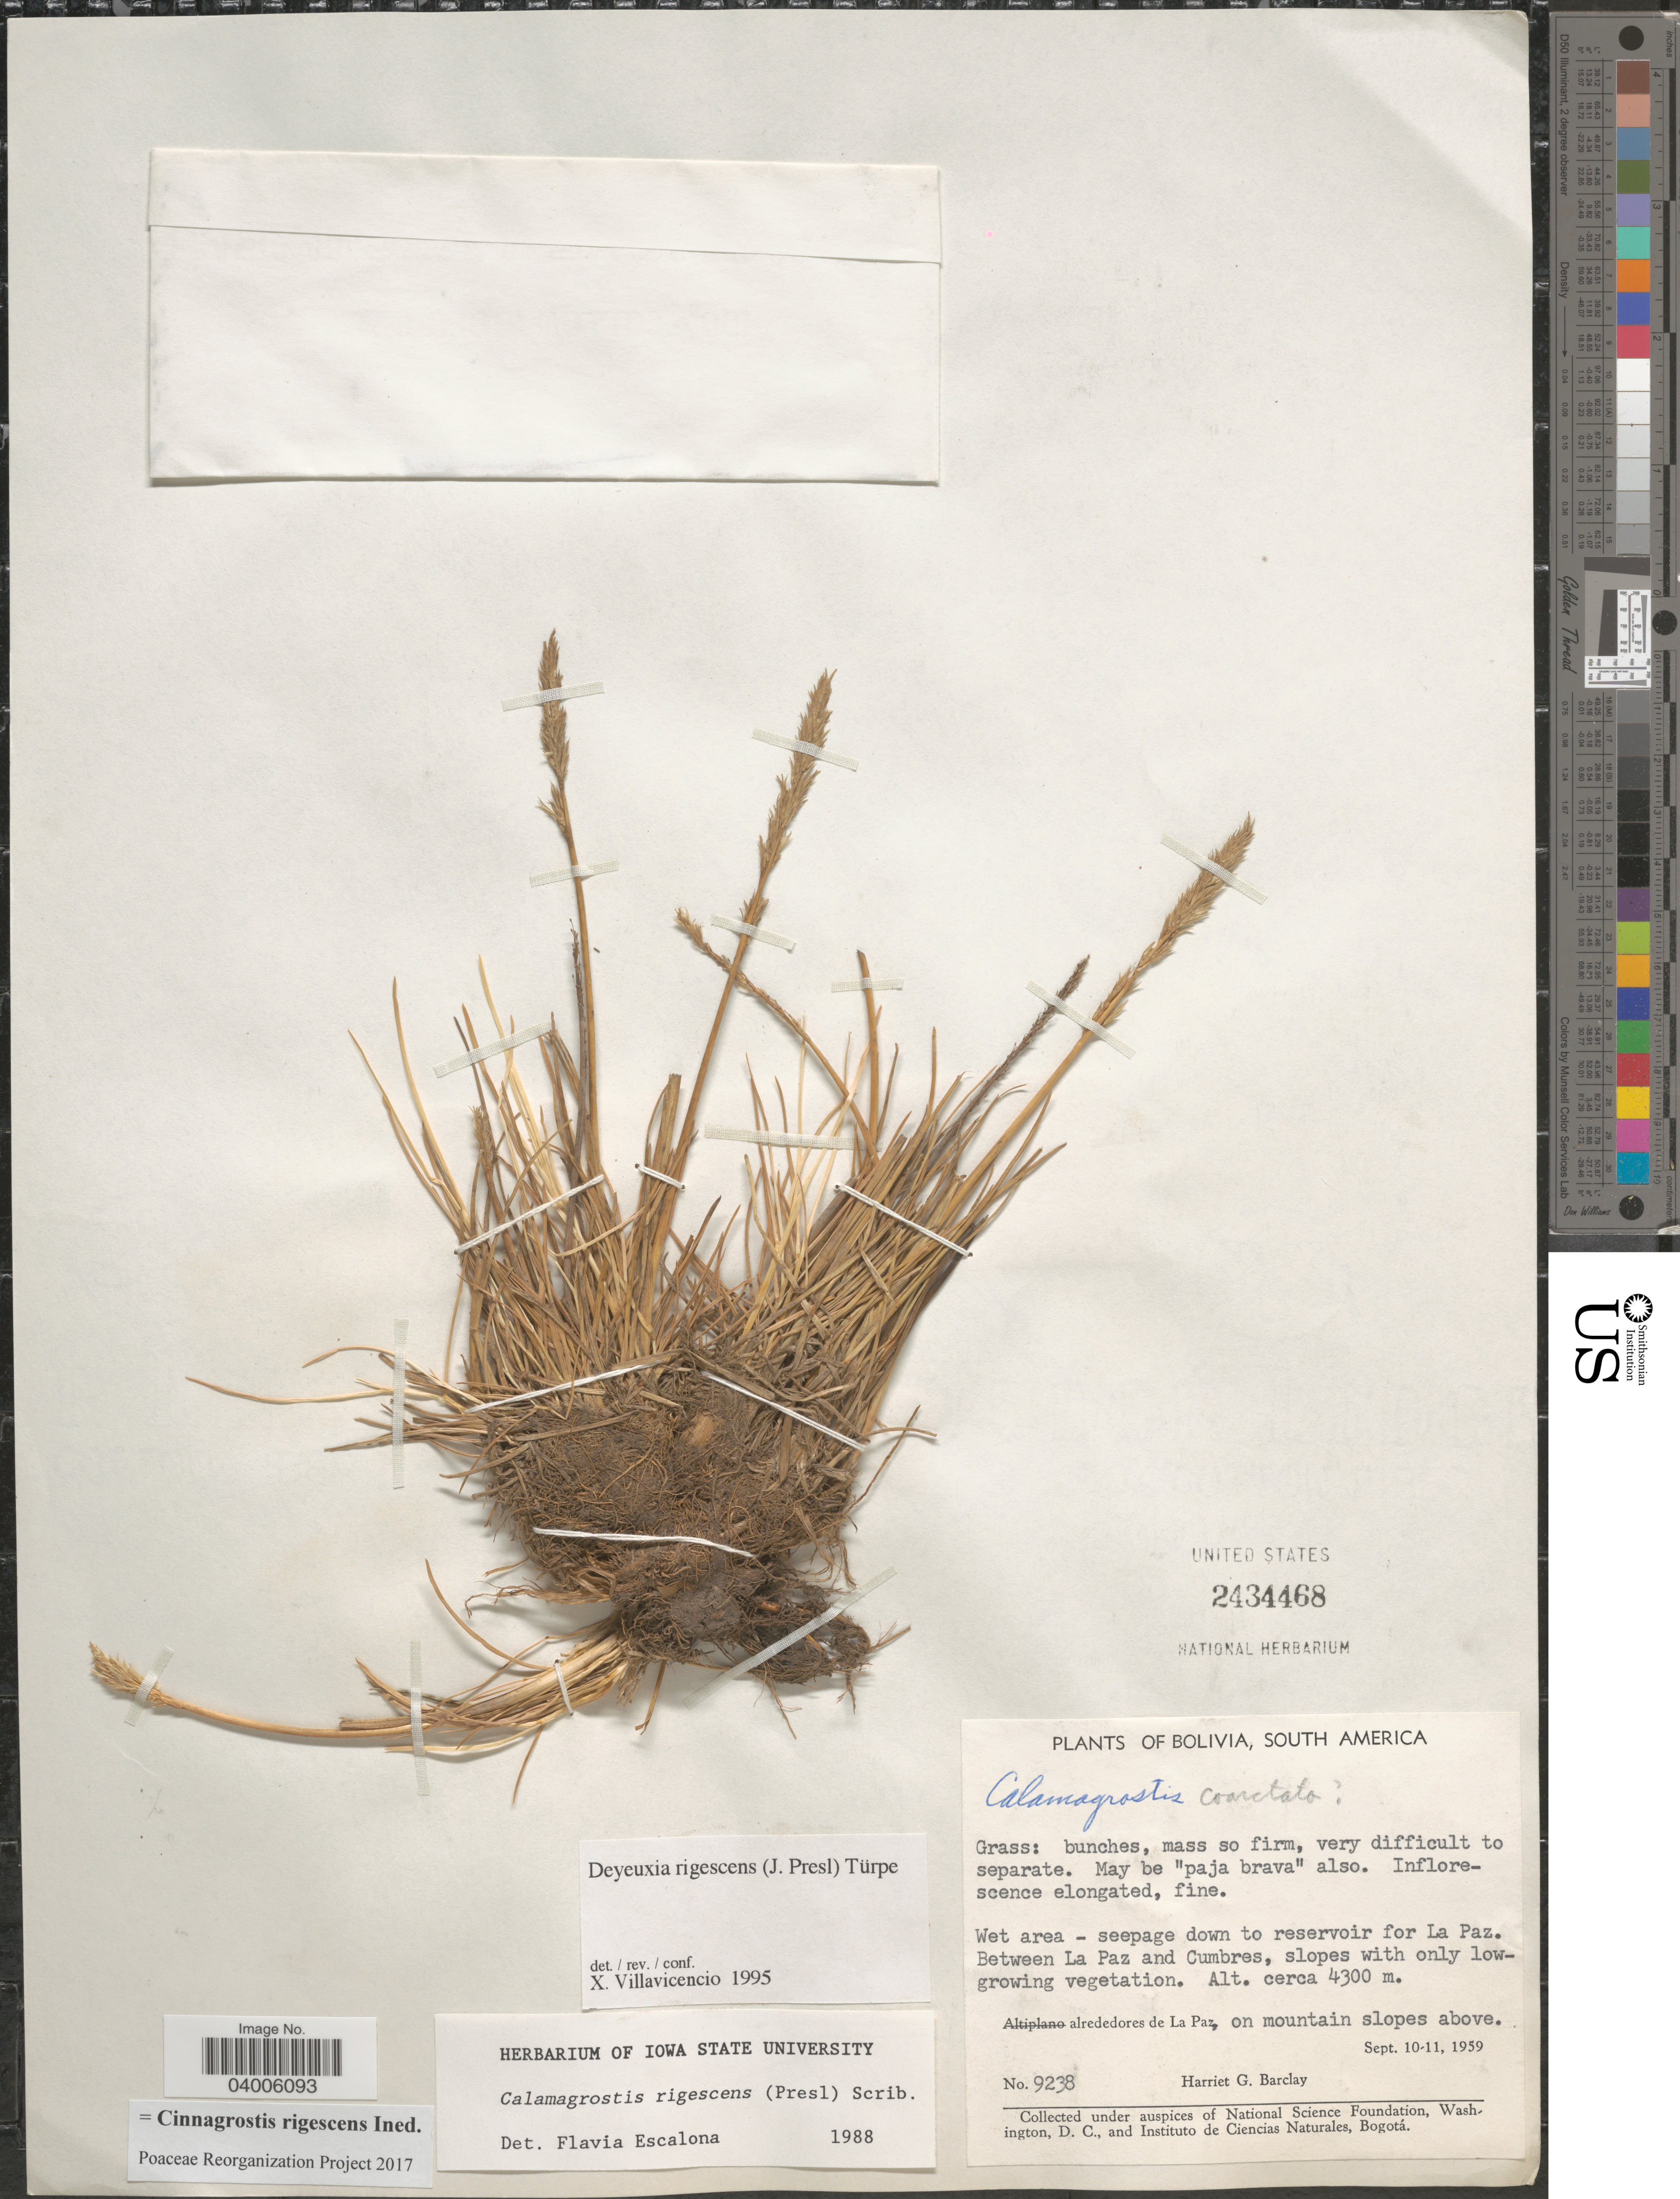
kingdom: Plantae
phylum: Tracheophyta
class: Liliopsida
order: Poales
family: Poaceae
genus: Cinnagrostis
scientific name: Cinnagrostis rigescens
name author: (J. Presl) P.M. Peterson et al.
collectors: H. G. Barclay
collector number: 9238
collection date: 1959-09-10/1959-09-11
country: Bolivia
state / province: La Paz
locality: Wet area- seepage down to reservoir for La Paz. Between La Paz and Cumbres. Alrededores de La Paz, on mountain slopes above.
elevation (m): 4300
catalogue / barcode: US 2434468